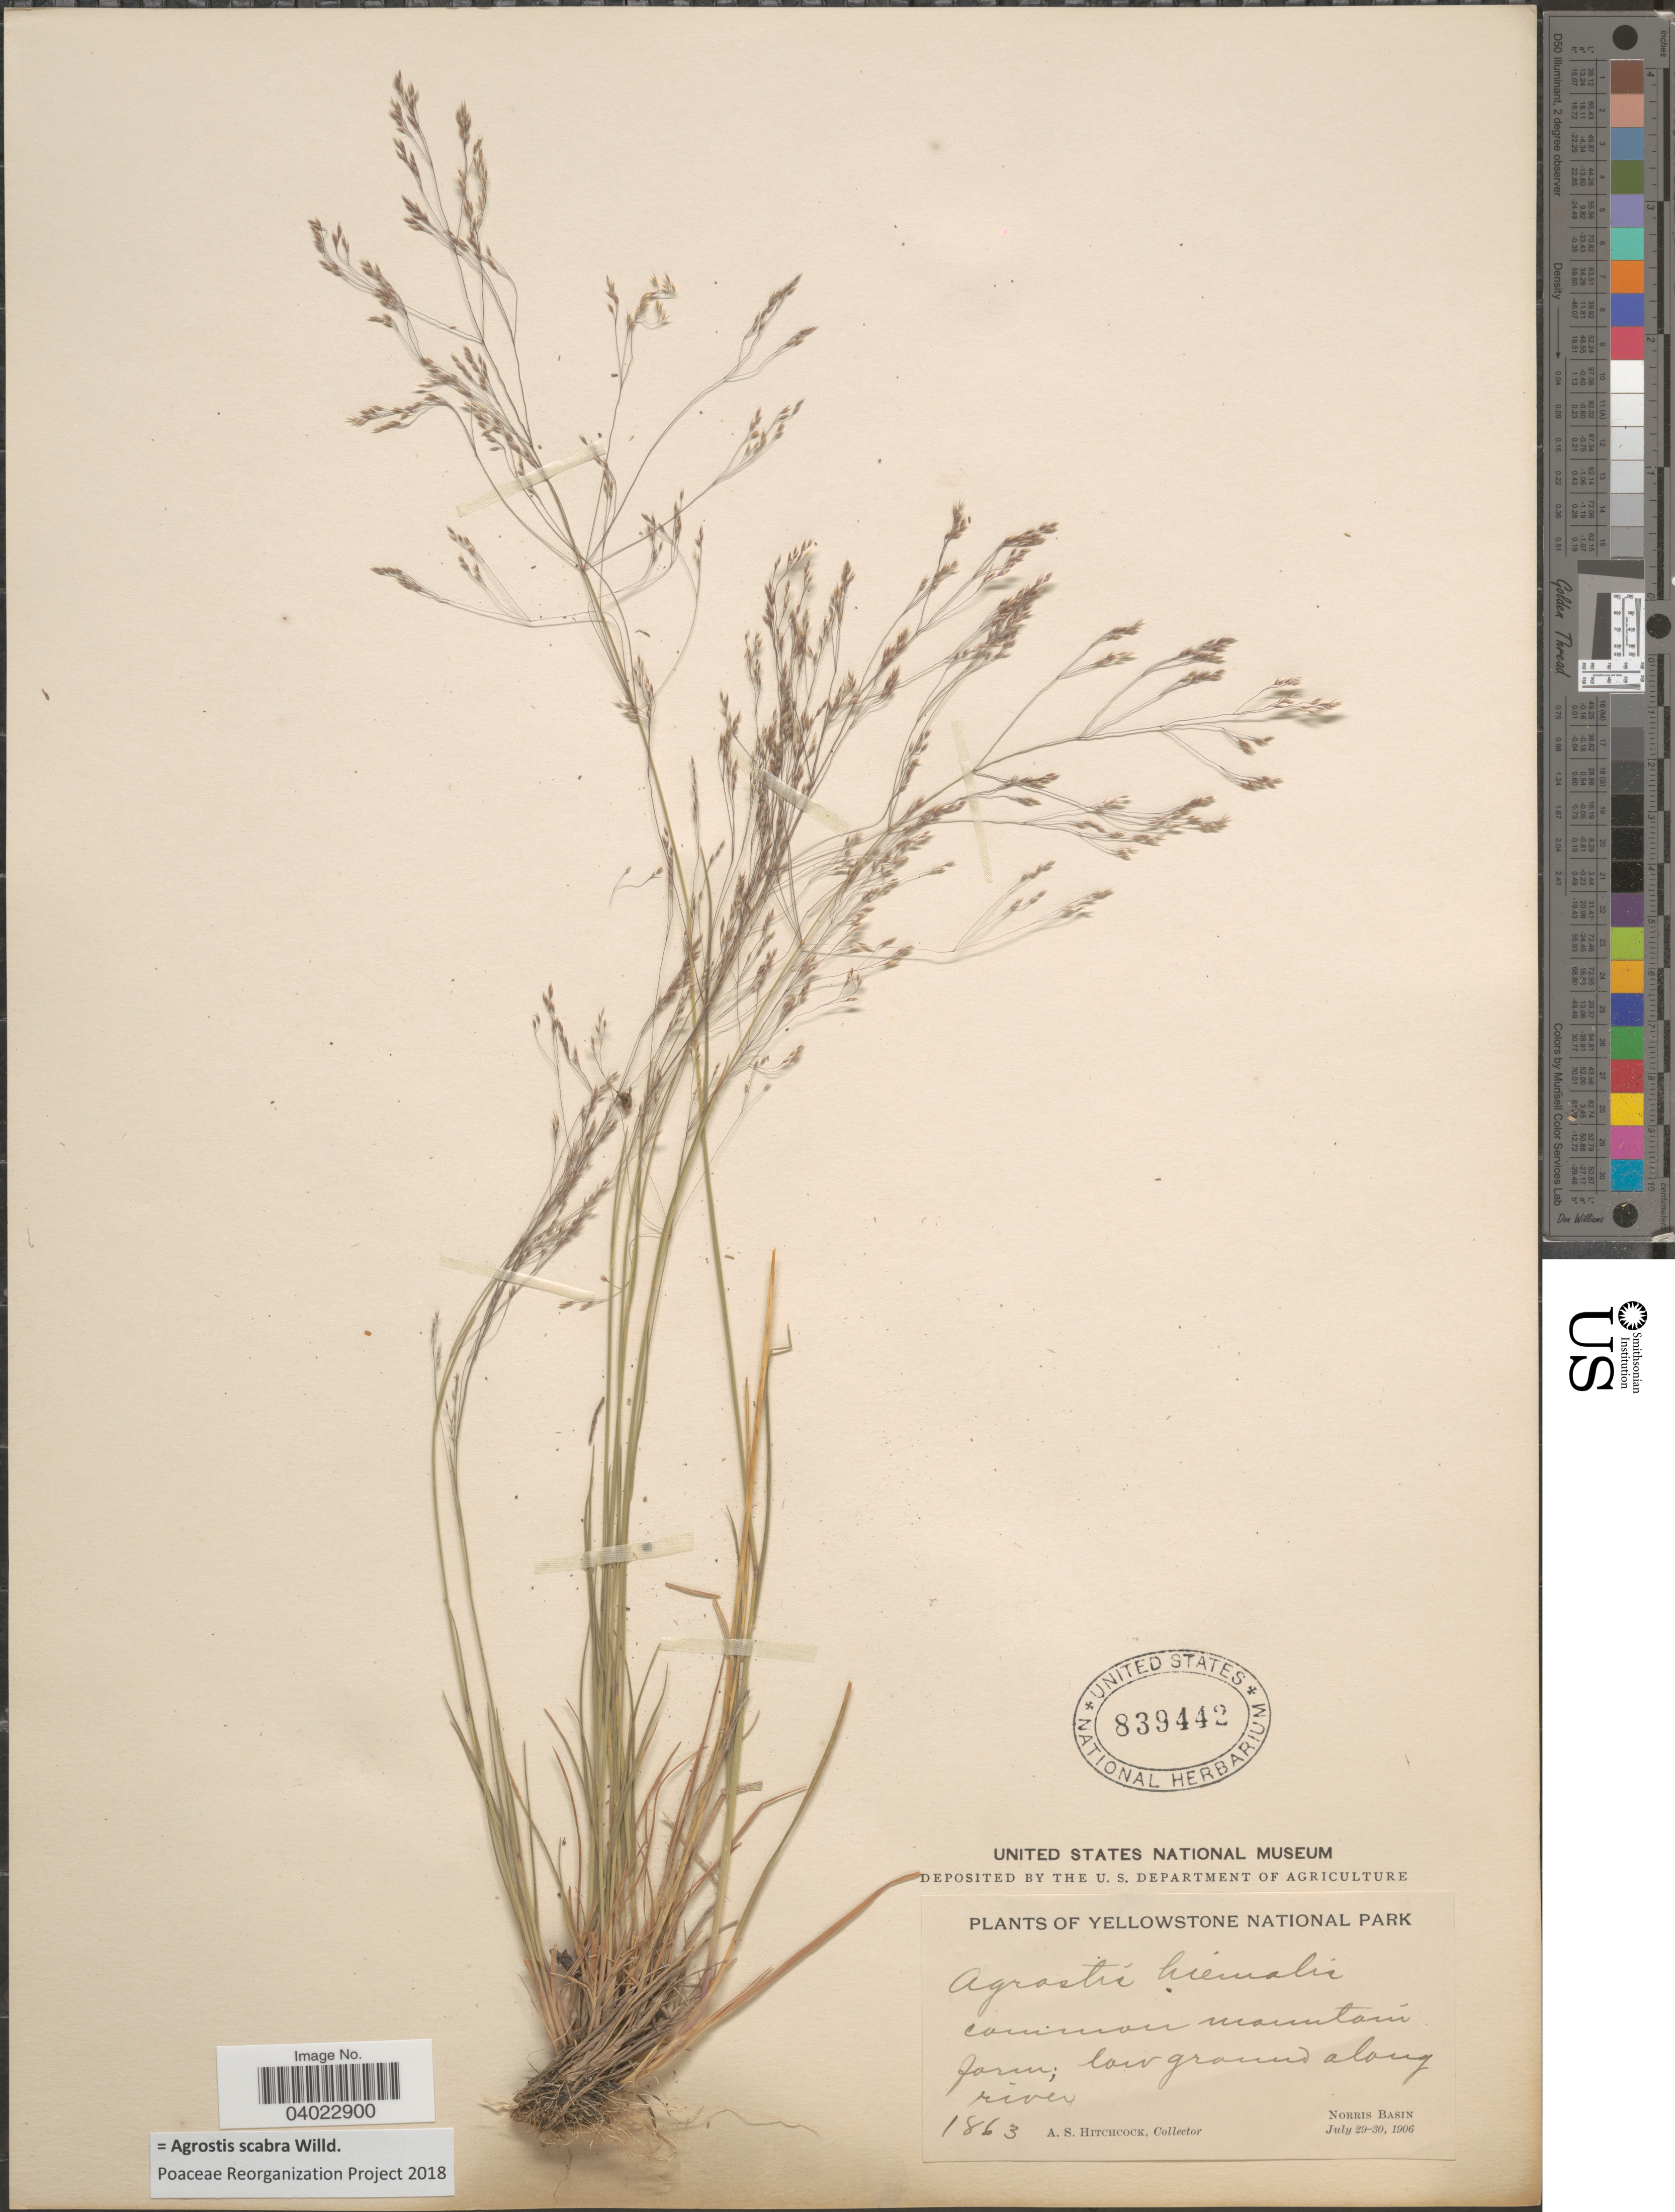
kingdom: Plantae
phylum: Tracheophyta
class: Liliopsida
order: Poales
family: Poaceae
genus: Agrostis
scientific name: Agrostis scabra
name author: Willd.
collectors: A. S. Hitchcock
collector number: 1863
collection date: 1906-07-29/1906-07-30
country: United States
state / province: Wyoming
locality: Yellowstone National Park. Norris Basin.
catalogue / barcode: US 839442